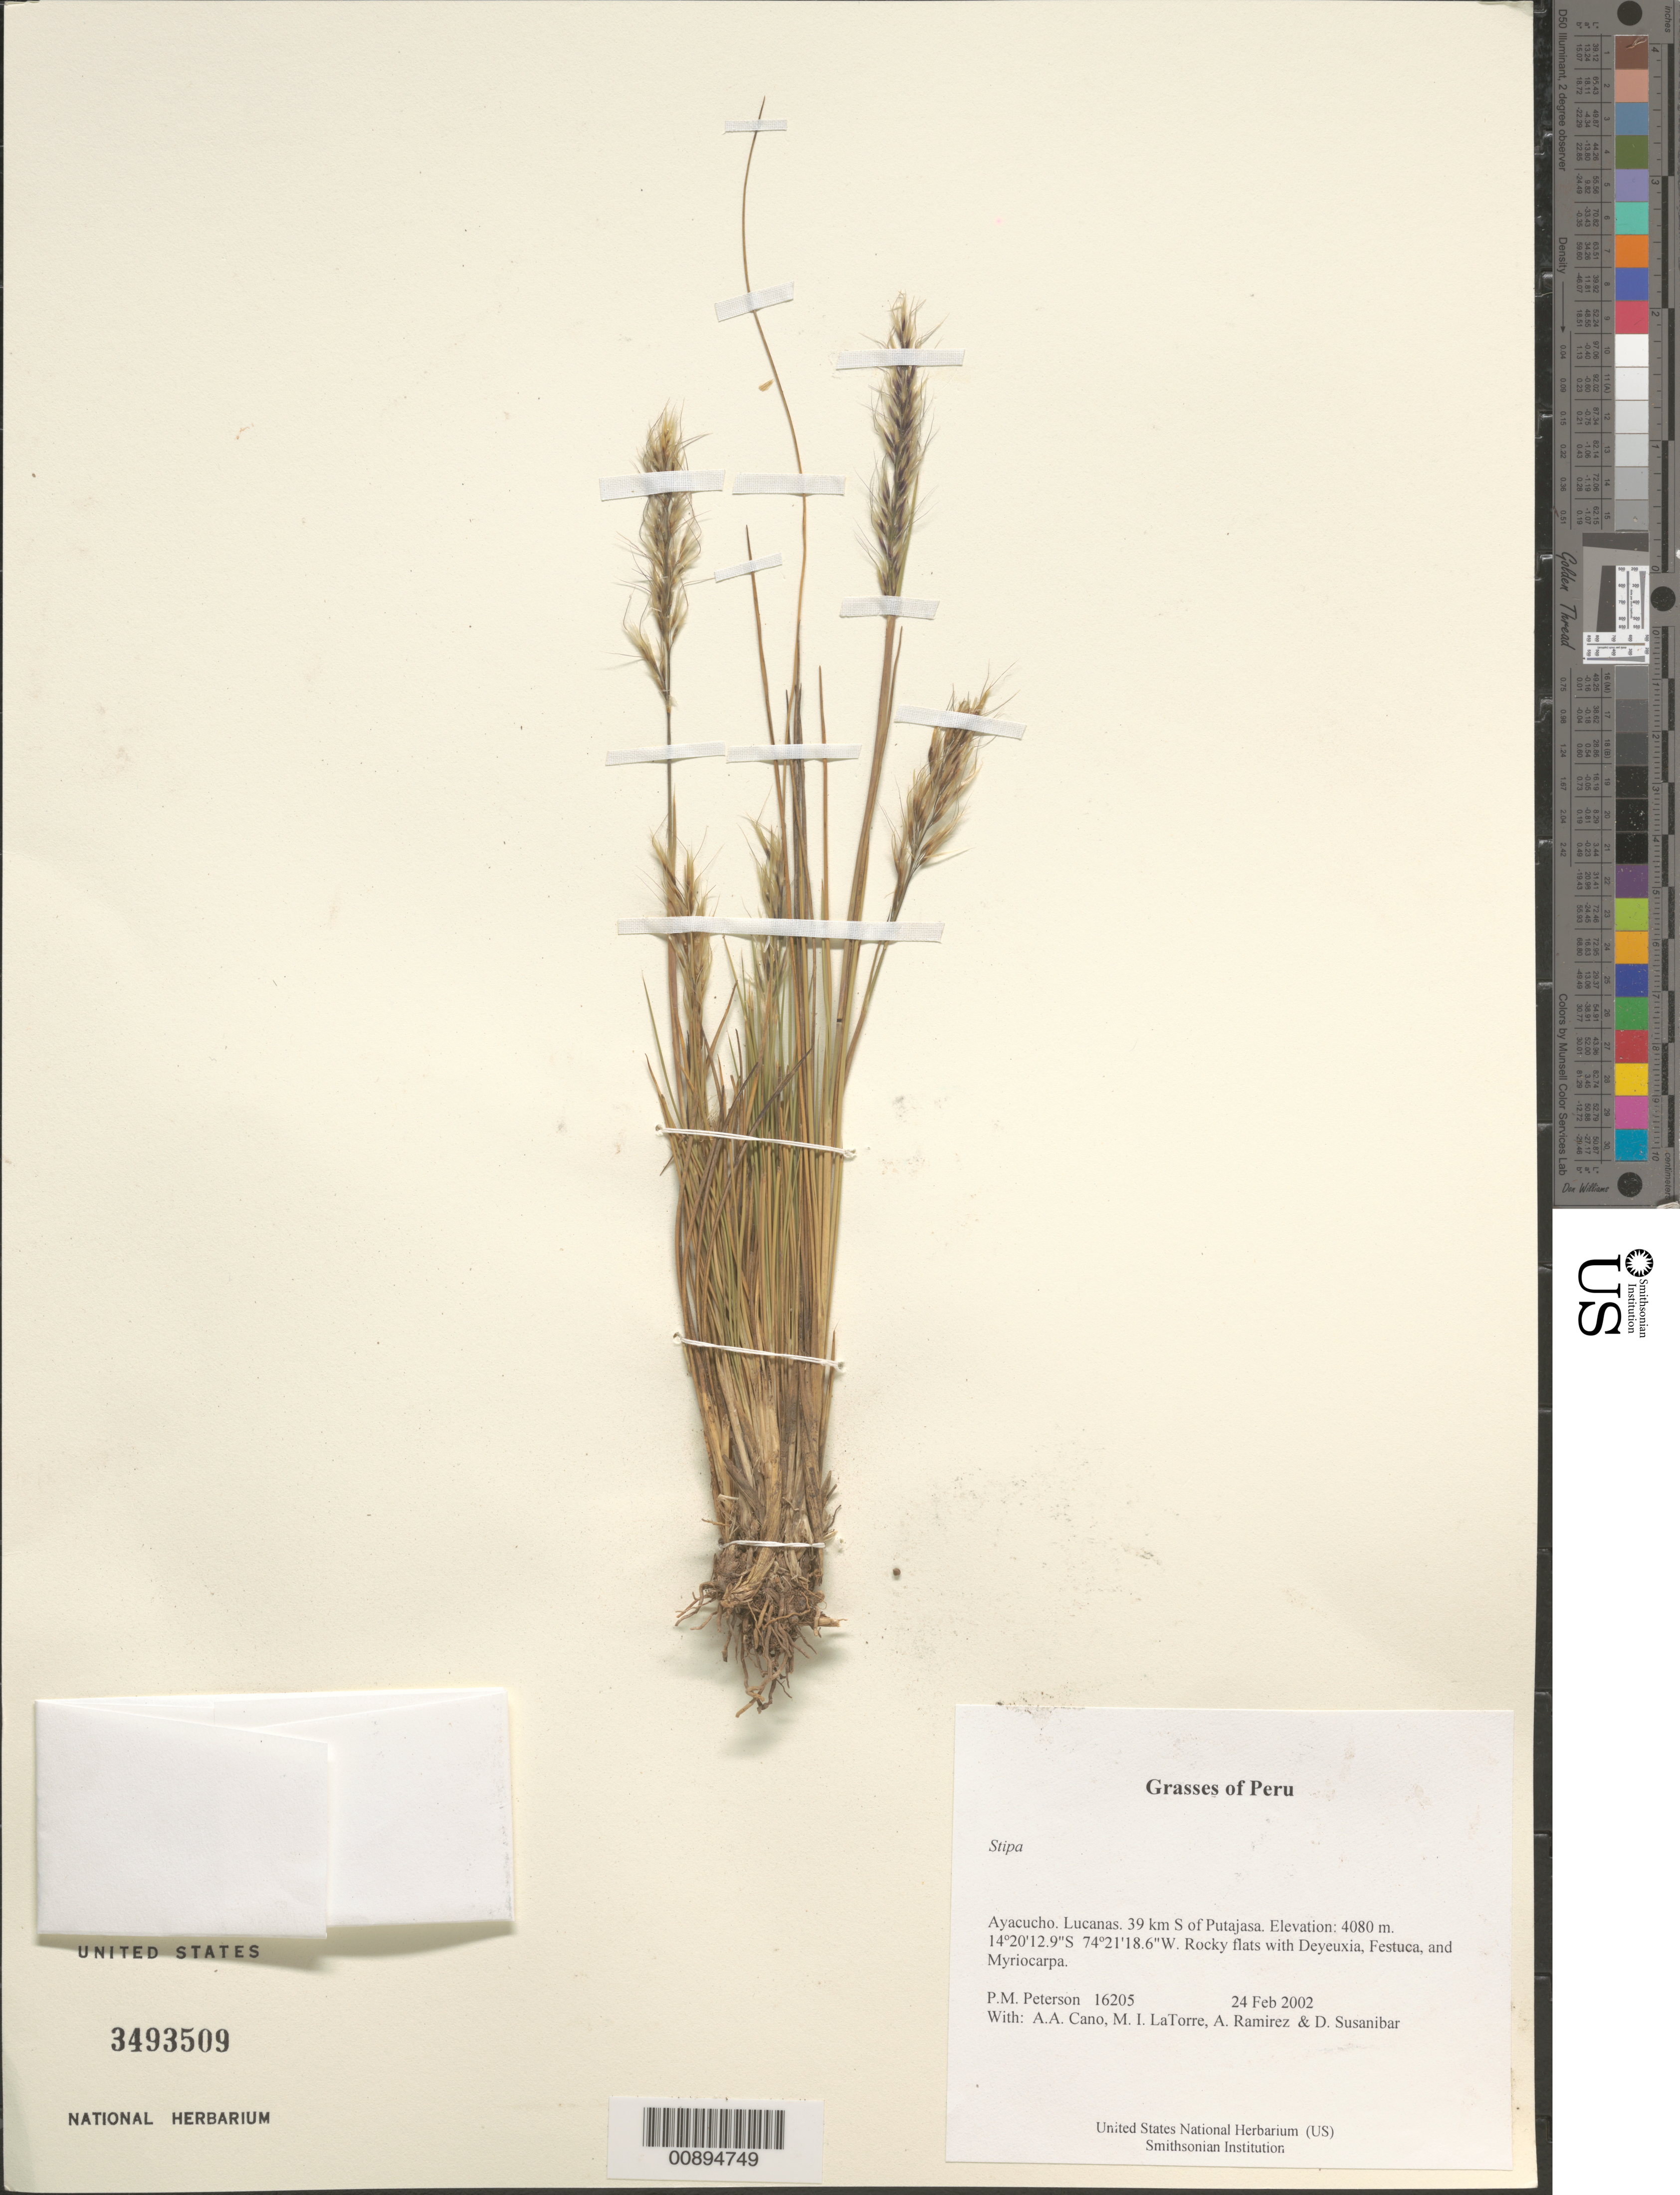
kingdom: Plantae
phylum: Tracheophyta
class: Liliopsida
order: Poales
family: Poaceae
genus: Anatherostipa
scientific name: Anatherostipa hans-meyeri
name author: (Pilg.) Peñailillo B.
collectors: P. M. Peterson, A. Cano, M. I. La Torre, A. Ramírez & D. Susanibar Cruz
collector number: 16205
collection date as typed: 24 Feb 2002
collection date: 2002-02-24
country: Peru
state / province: Ayacucho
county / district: Lucanas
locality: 39 km S of Putajasa.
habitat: Rocky flats with Deyeuxia, Festuca, and Myriocarpa.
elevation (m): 4080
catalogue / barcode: US 3493509